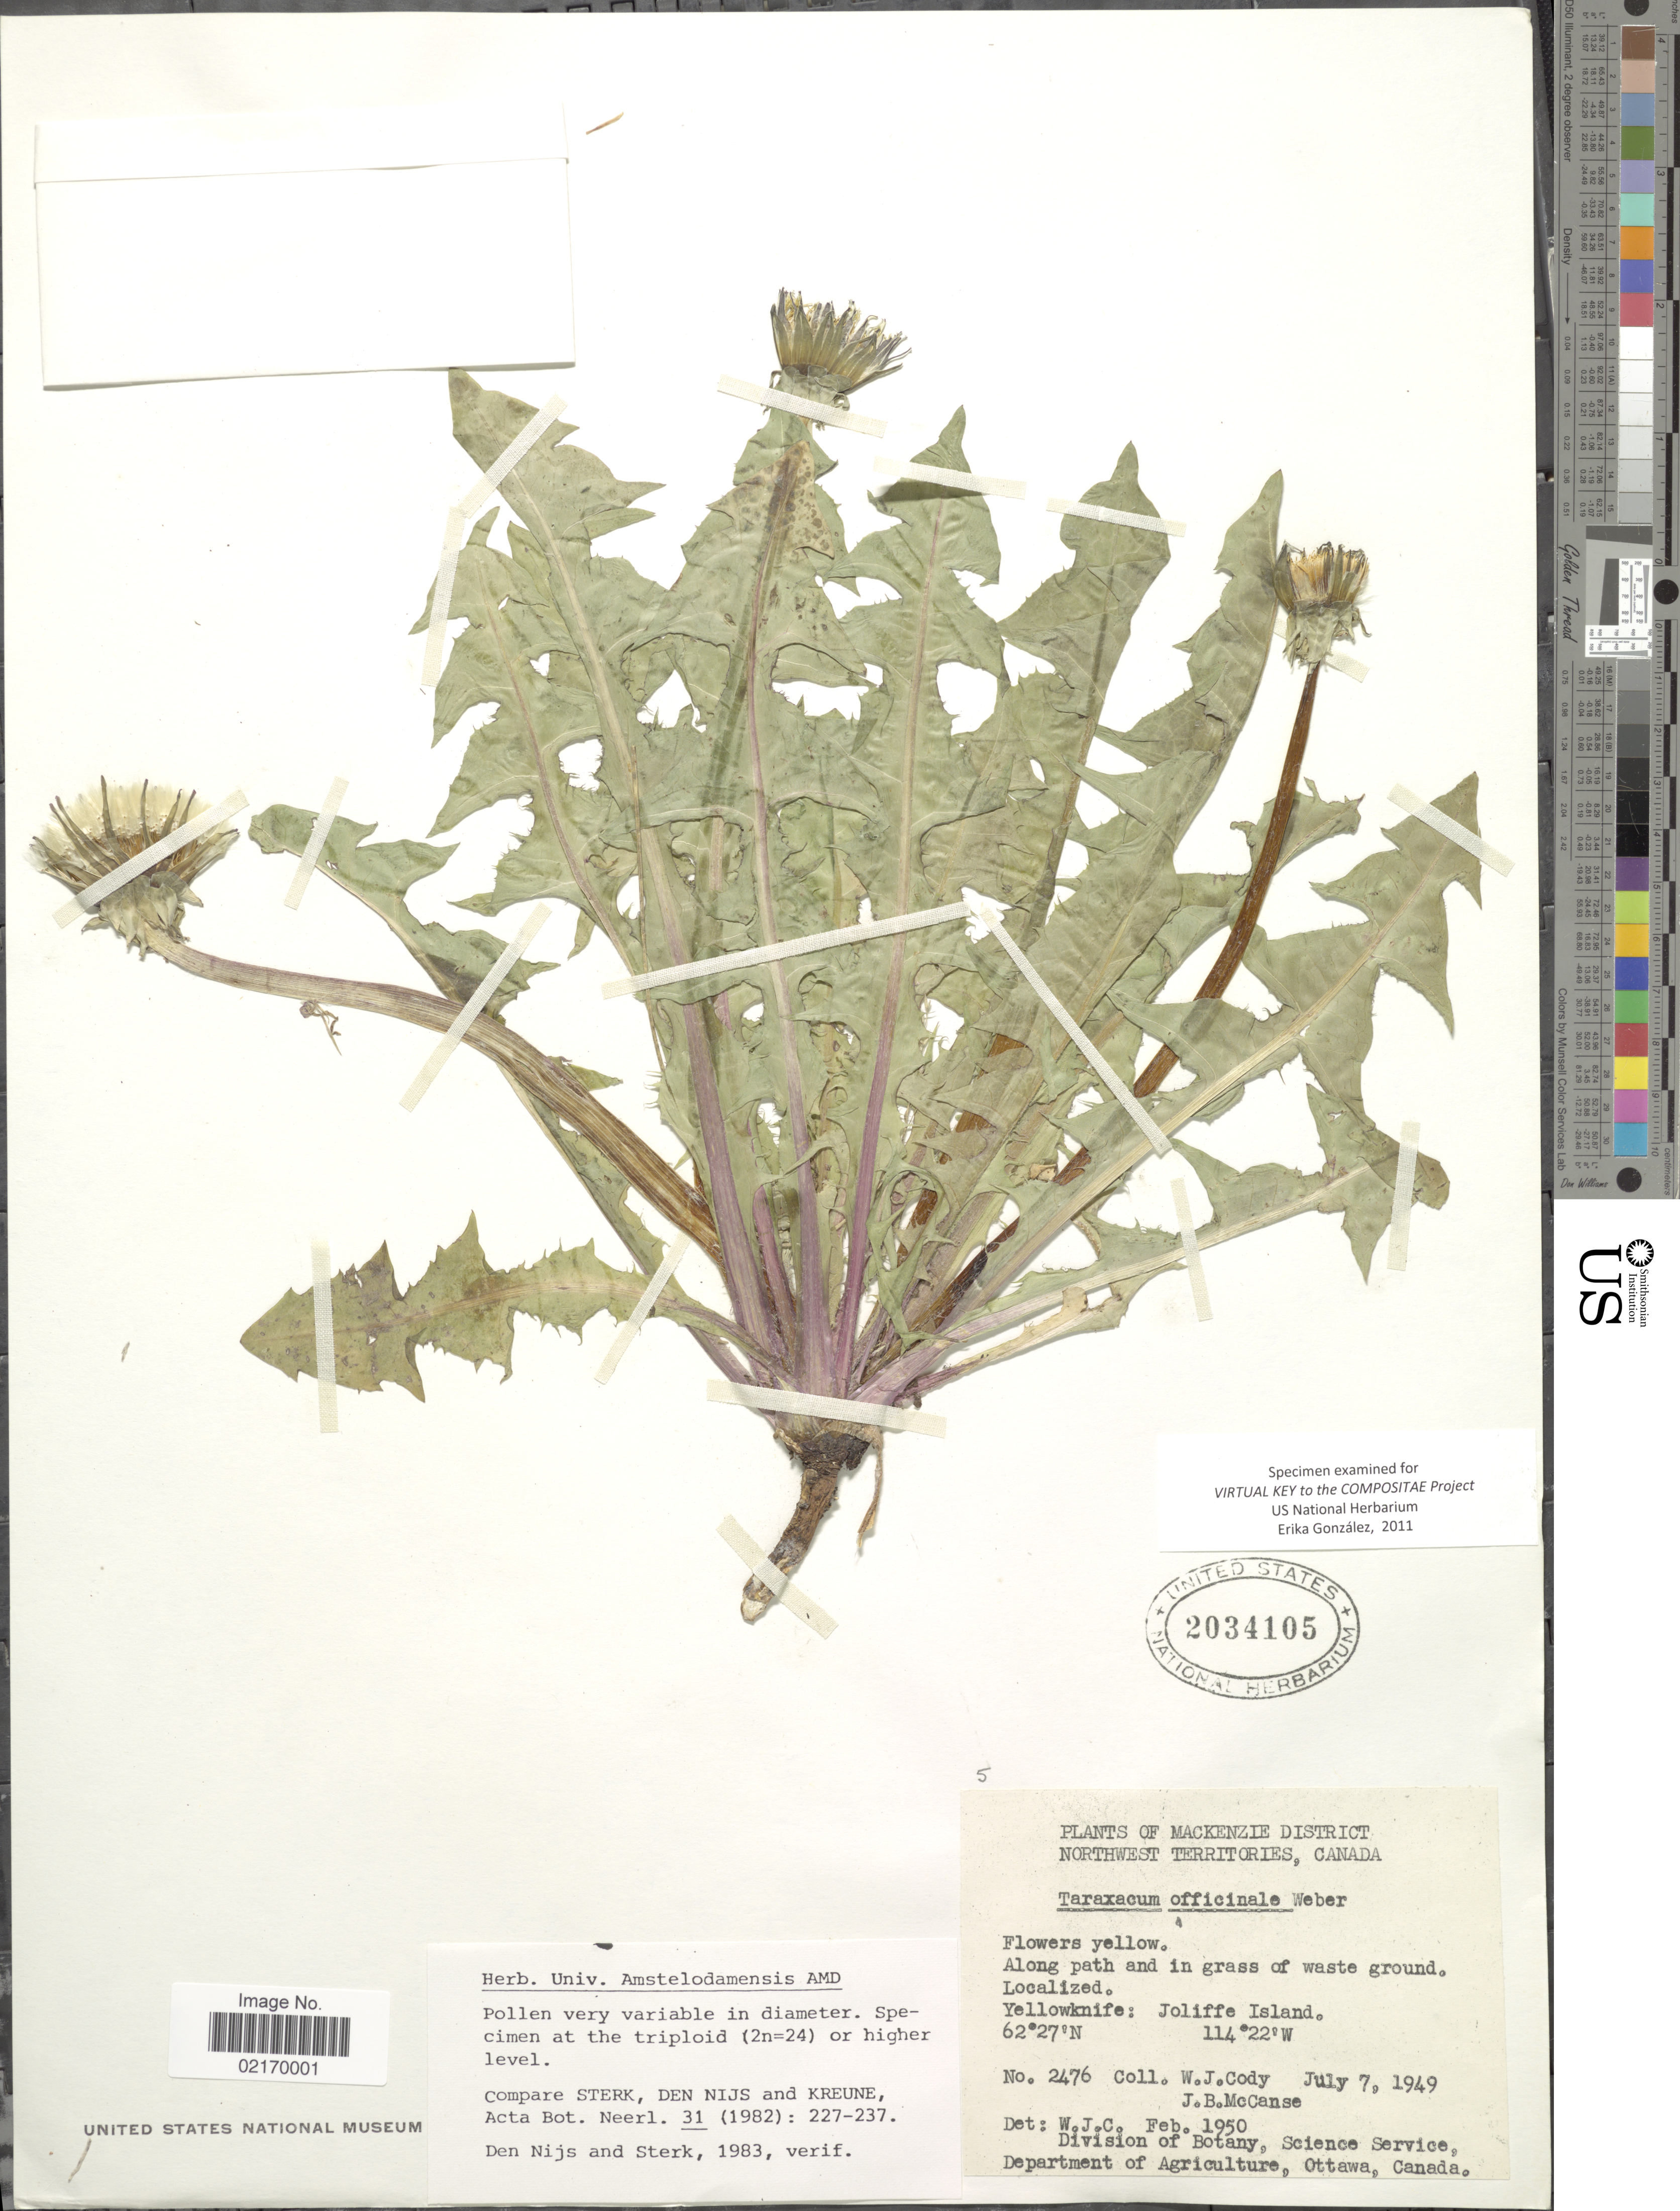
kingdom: Plantae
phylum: Tracheophyta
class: Magnoliopsida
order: Asterales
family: Asteraceae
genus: Taraxacum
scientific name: Taraxacum officinale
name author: G.H. Weber ex F.H. Wigg.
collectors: W. Cody & J. McCanse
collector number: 2476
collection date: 1949-07-07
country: Canada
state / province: Northwest Territories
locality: Mackenzie District, along path and in grass of waste ground, Yellowknife: Joliffe Island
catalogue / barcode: US 2034105